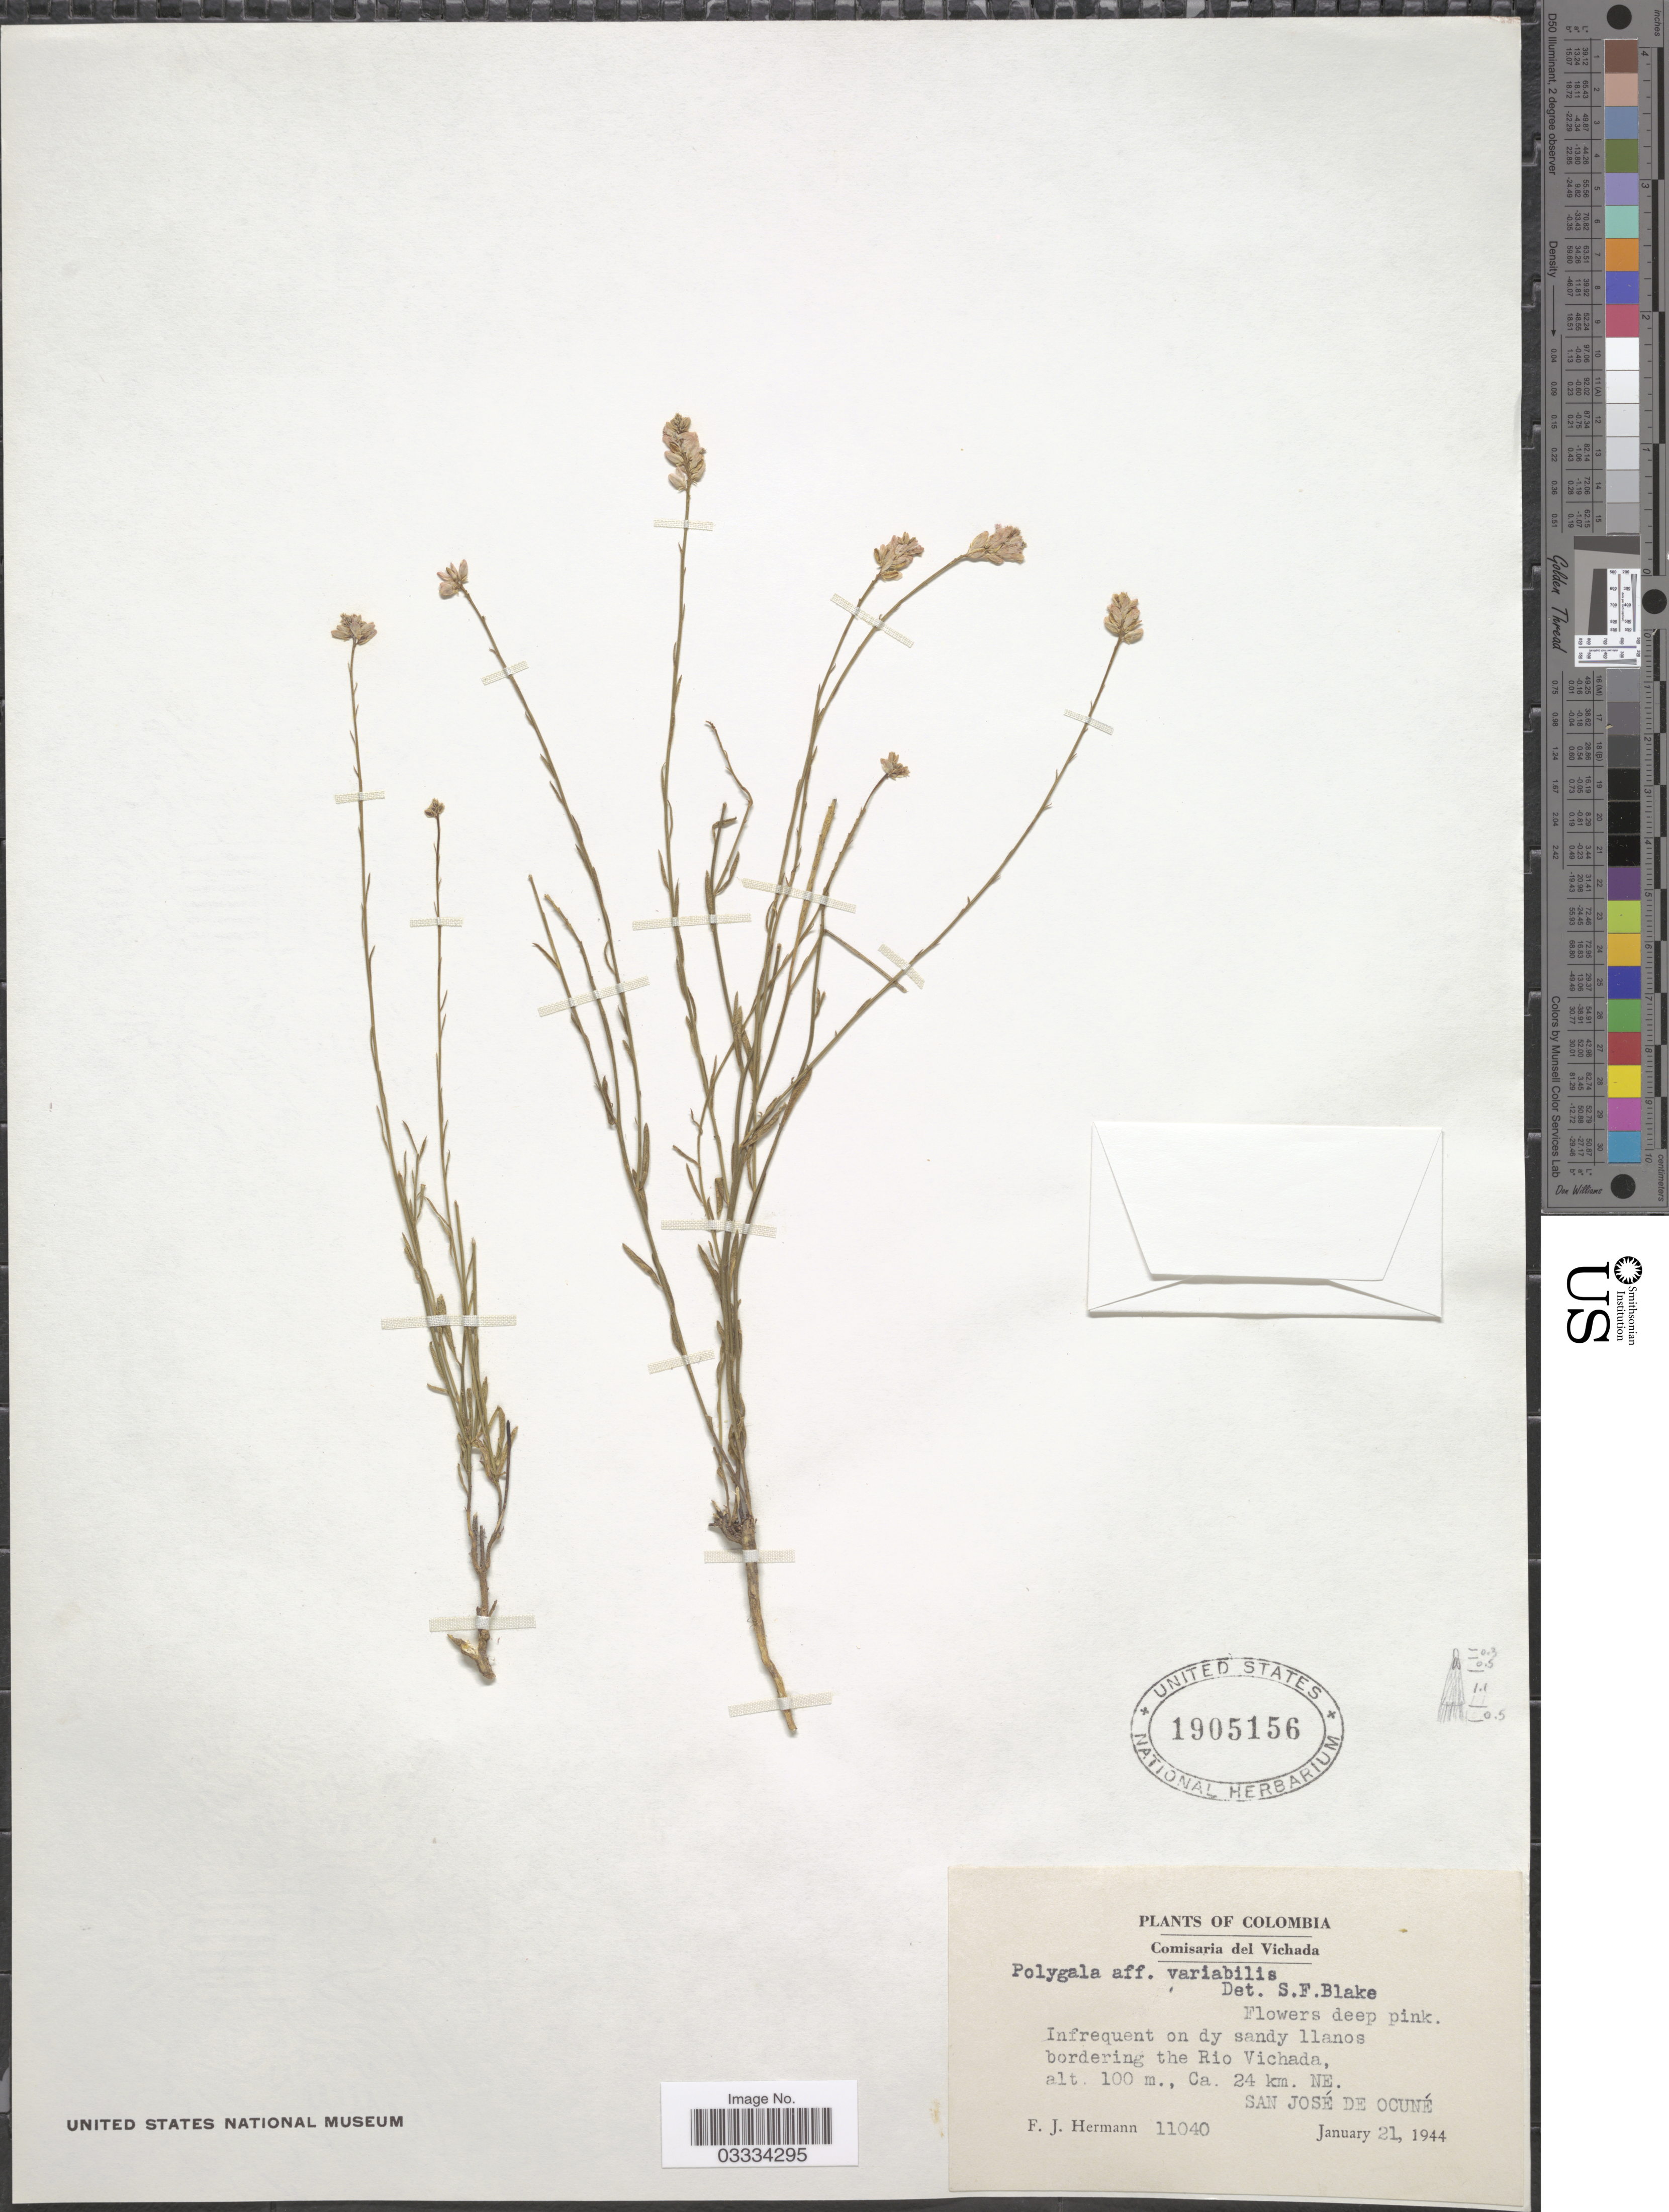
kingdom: Plantae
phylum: Tracheophyta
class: Magnoliopsida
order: Fabales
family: Polygalaceae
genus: Polygala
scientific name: Polygala trichosperma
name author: L.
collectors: F. J. Hermann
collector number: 11040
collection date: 1944-01-21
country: Colombia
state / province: Vichada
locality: Comisaria del Vichada. Infrequent on dy sandy llanos bordering the Rio Vichada, Ca. 24 km. NE. San José de Ocuné.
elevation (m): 100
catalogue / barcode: US 1905156